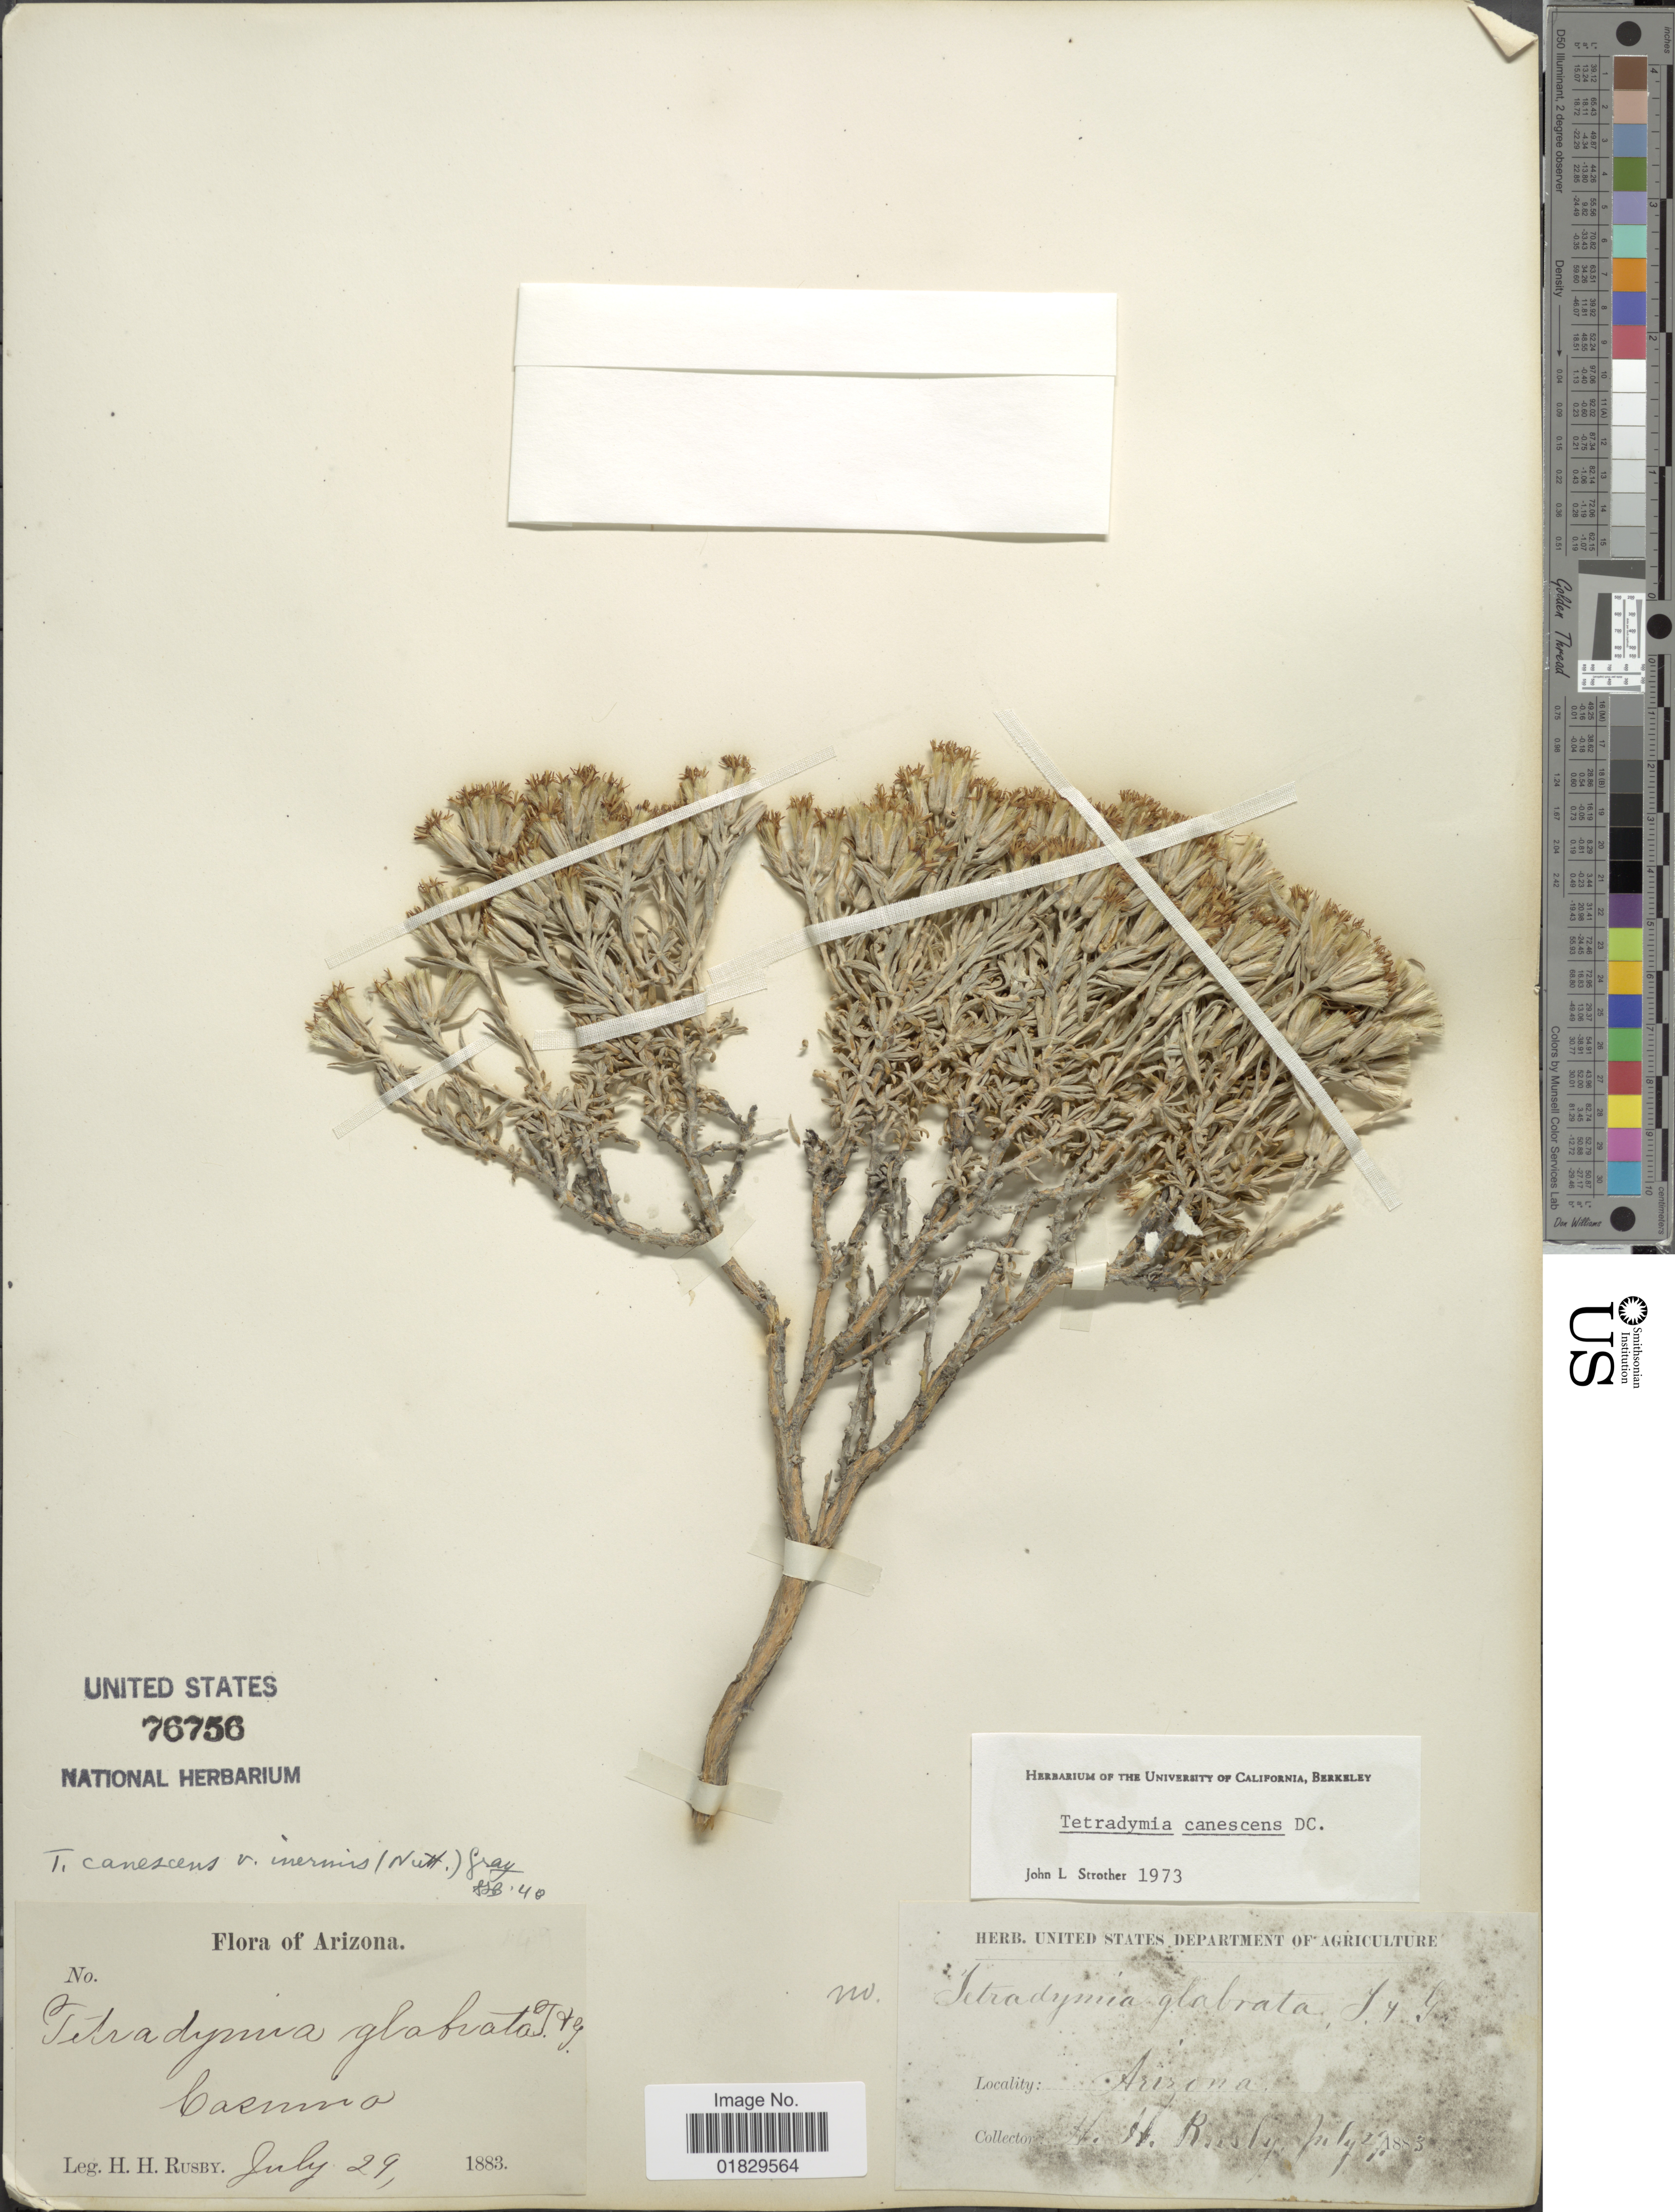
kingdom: Plantae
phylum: Tracheophyta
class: Magnoliopsida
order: Asterales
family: Asteraceae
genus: Tetradymia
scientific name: Tetradymia canescens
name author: DC.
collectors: H. H. Rusby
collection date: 1883-07-29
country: United States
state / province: Arizona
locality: Casnino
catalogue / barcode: US 76756